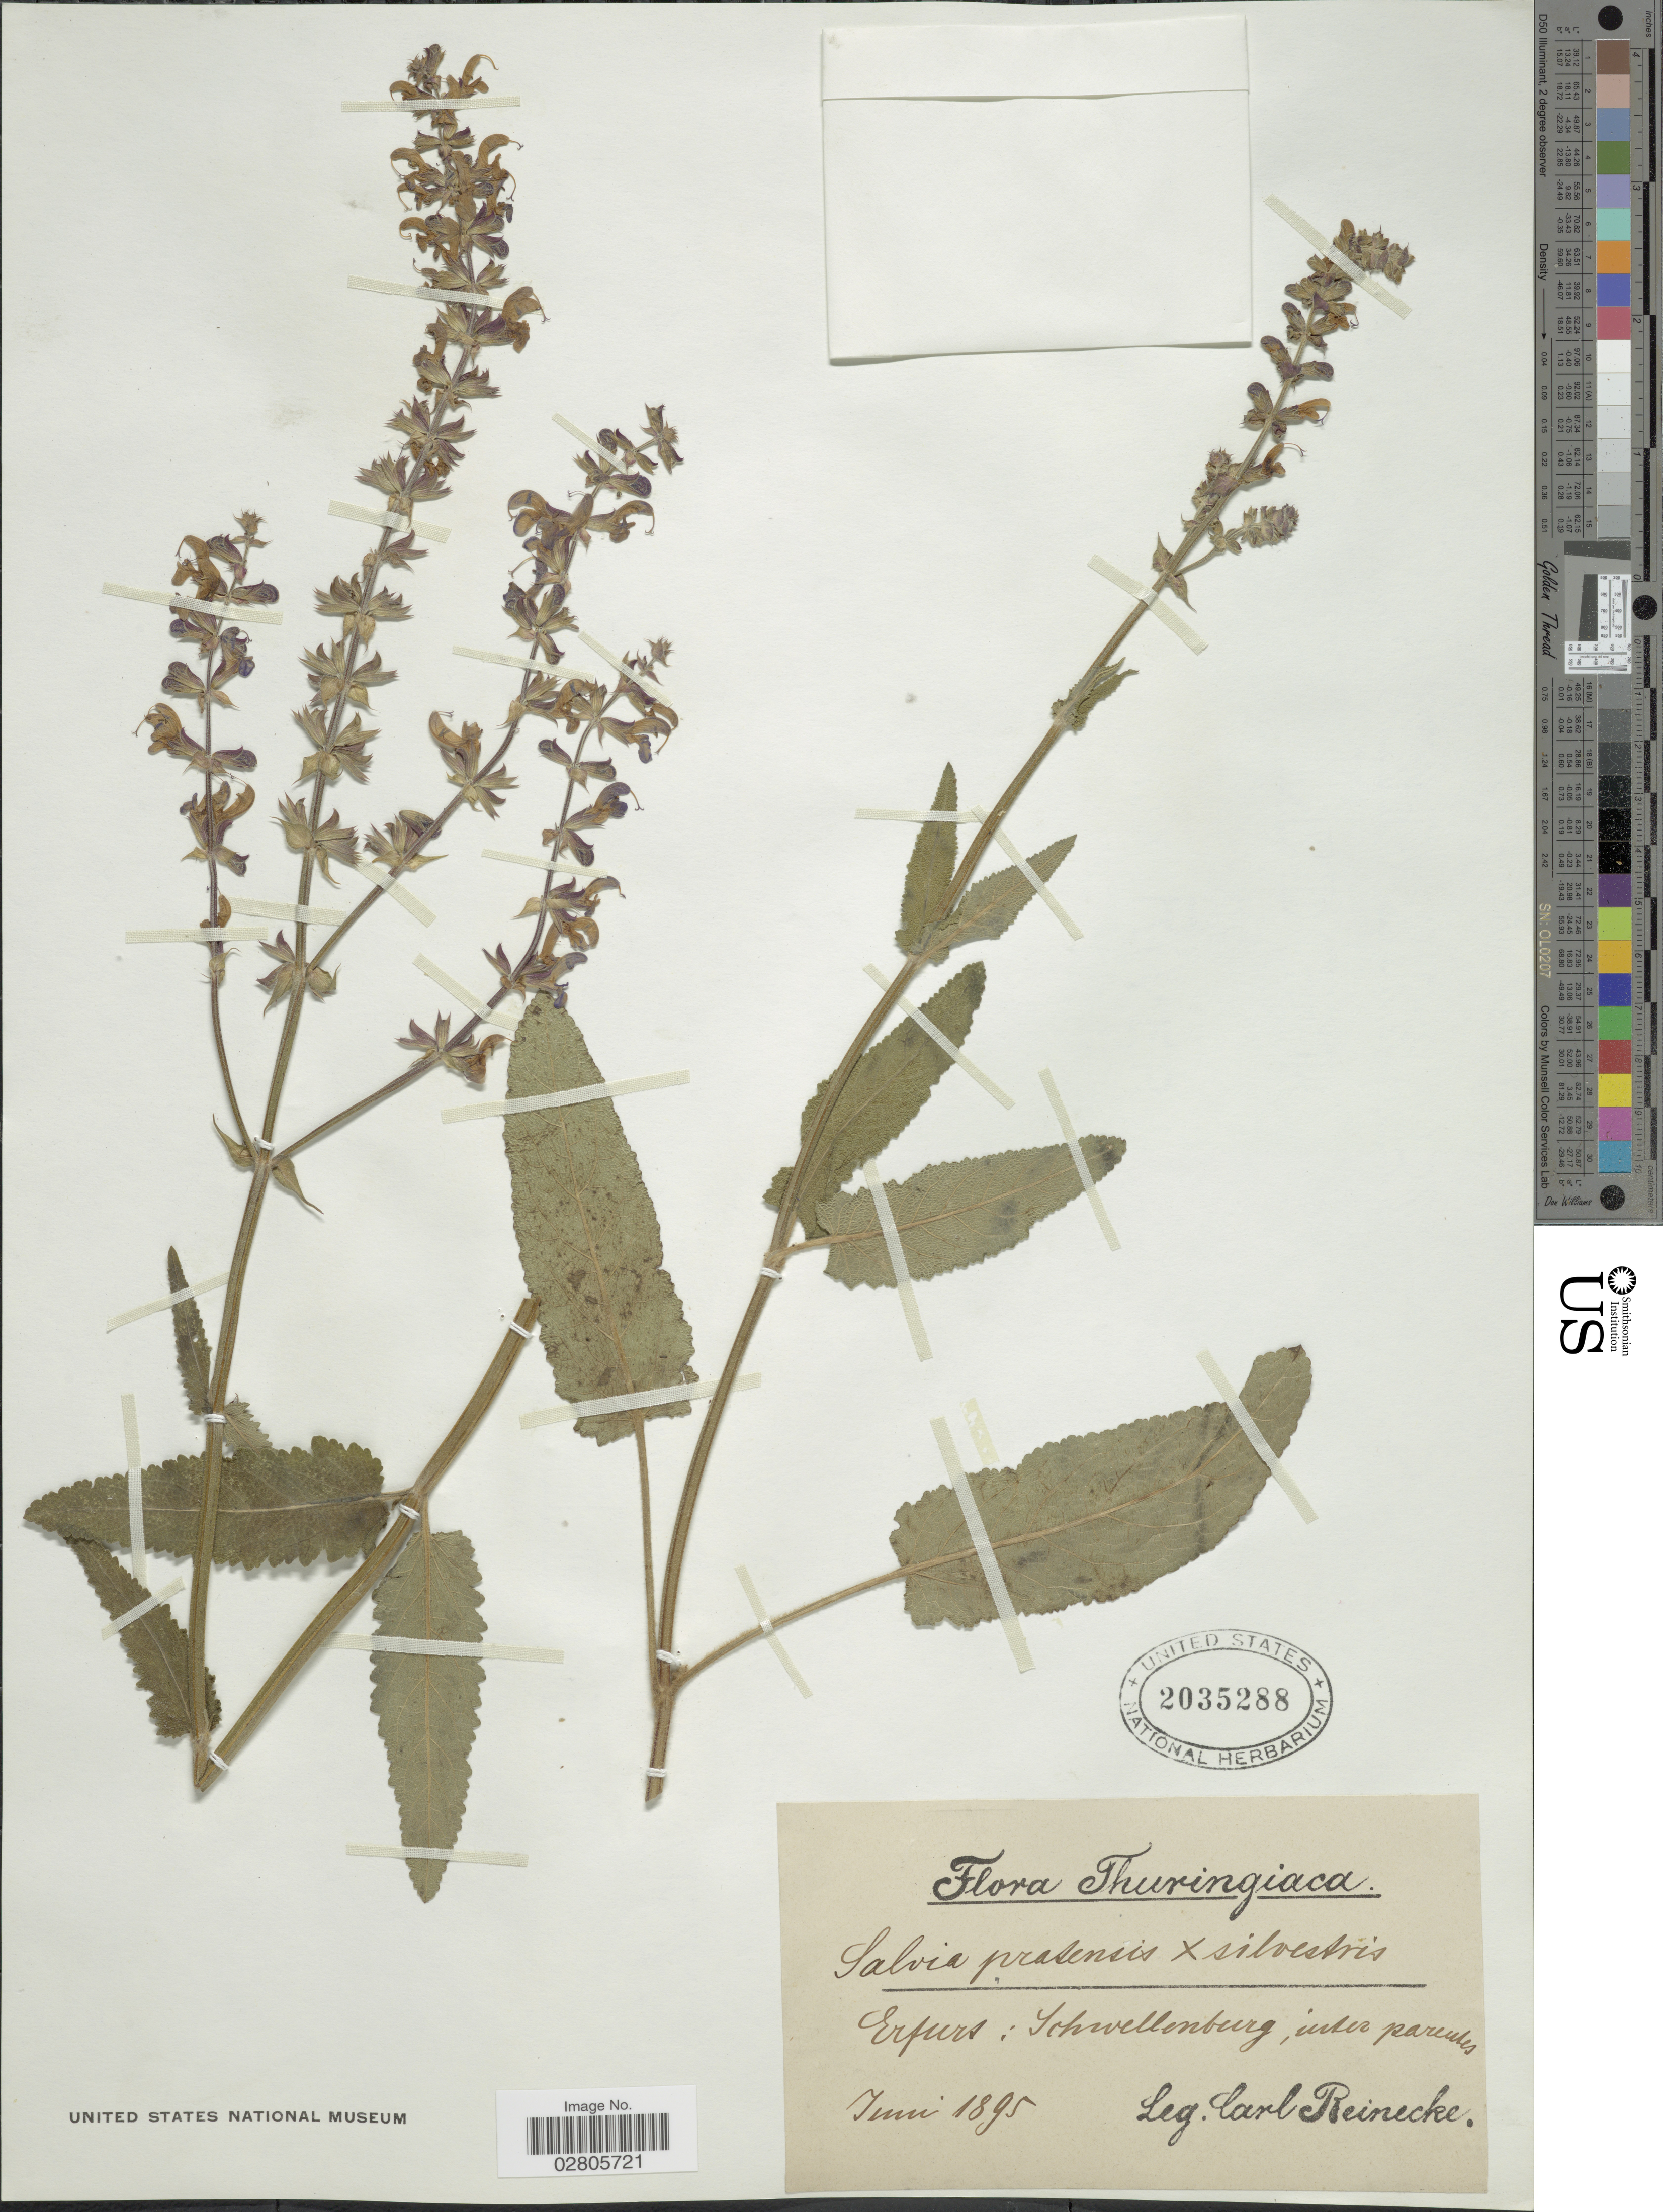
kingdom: Plantae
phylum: Tracheophyta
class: Magnoliopsida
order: Lamiales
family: Lamiaceae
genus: Salvia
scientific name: Salvia pratensis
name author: L.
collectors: Christopher H. Reinecke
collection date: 1895-06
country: Germany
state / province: Thuringia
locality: Erfurs: Schwellenburg, inter pareutes.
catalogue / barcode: US 2035288